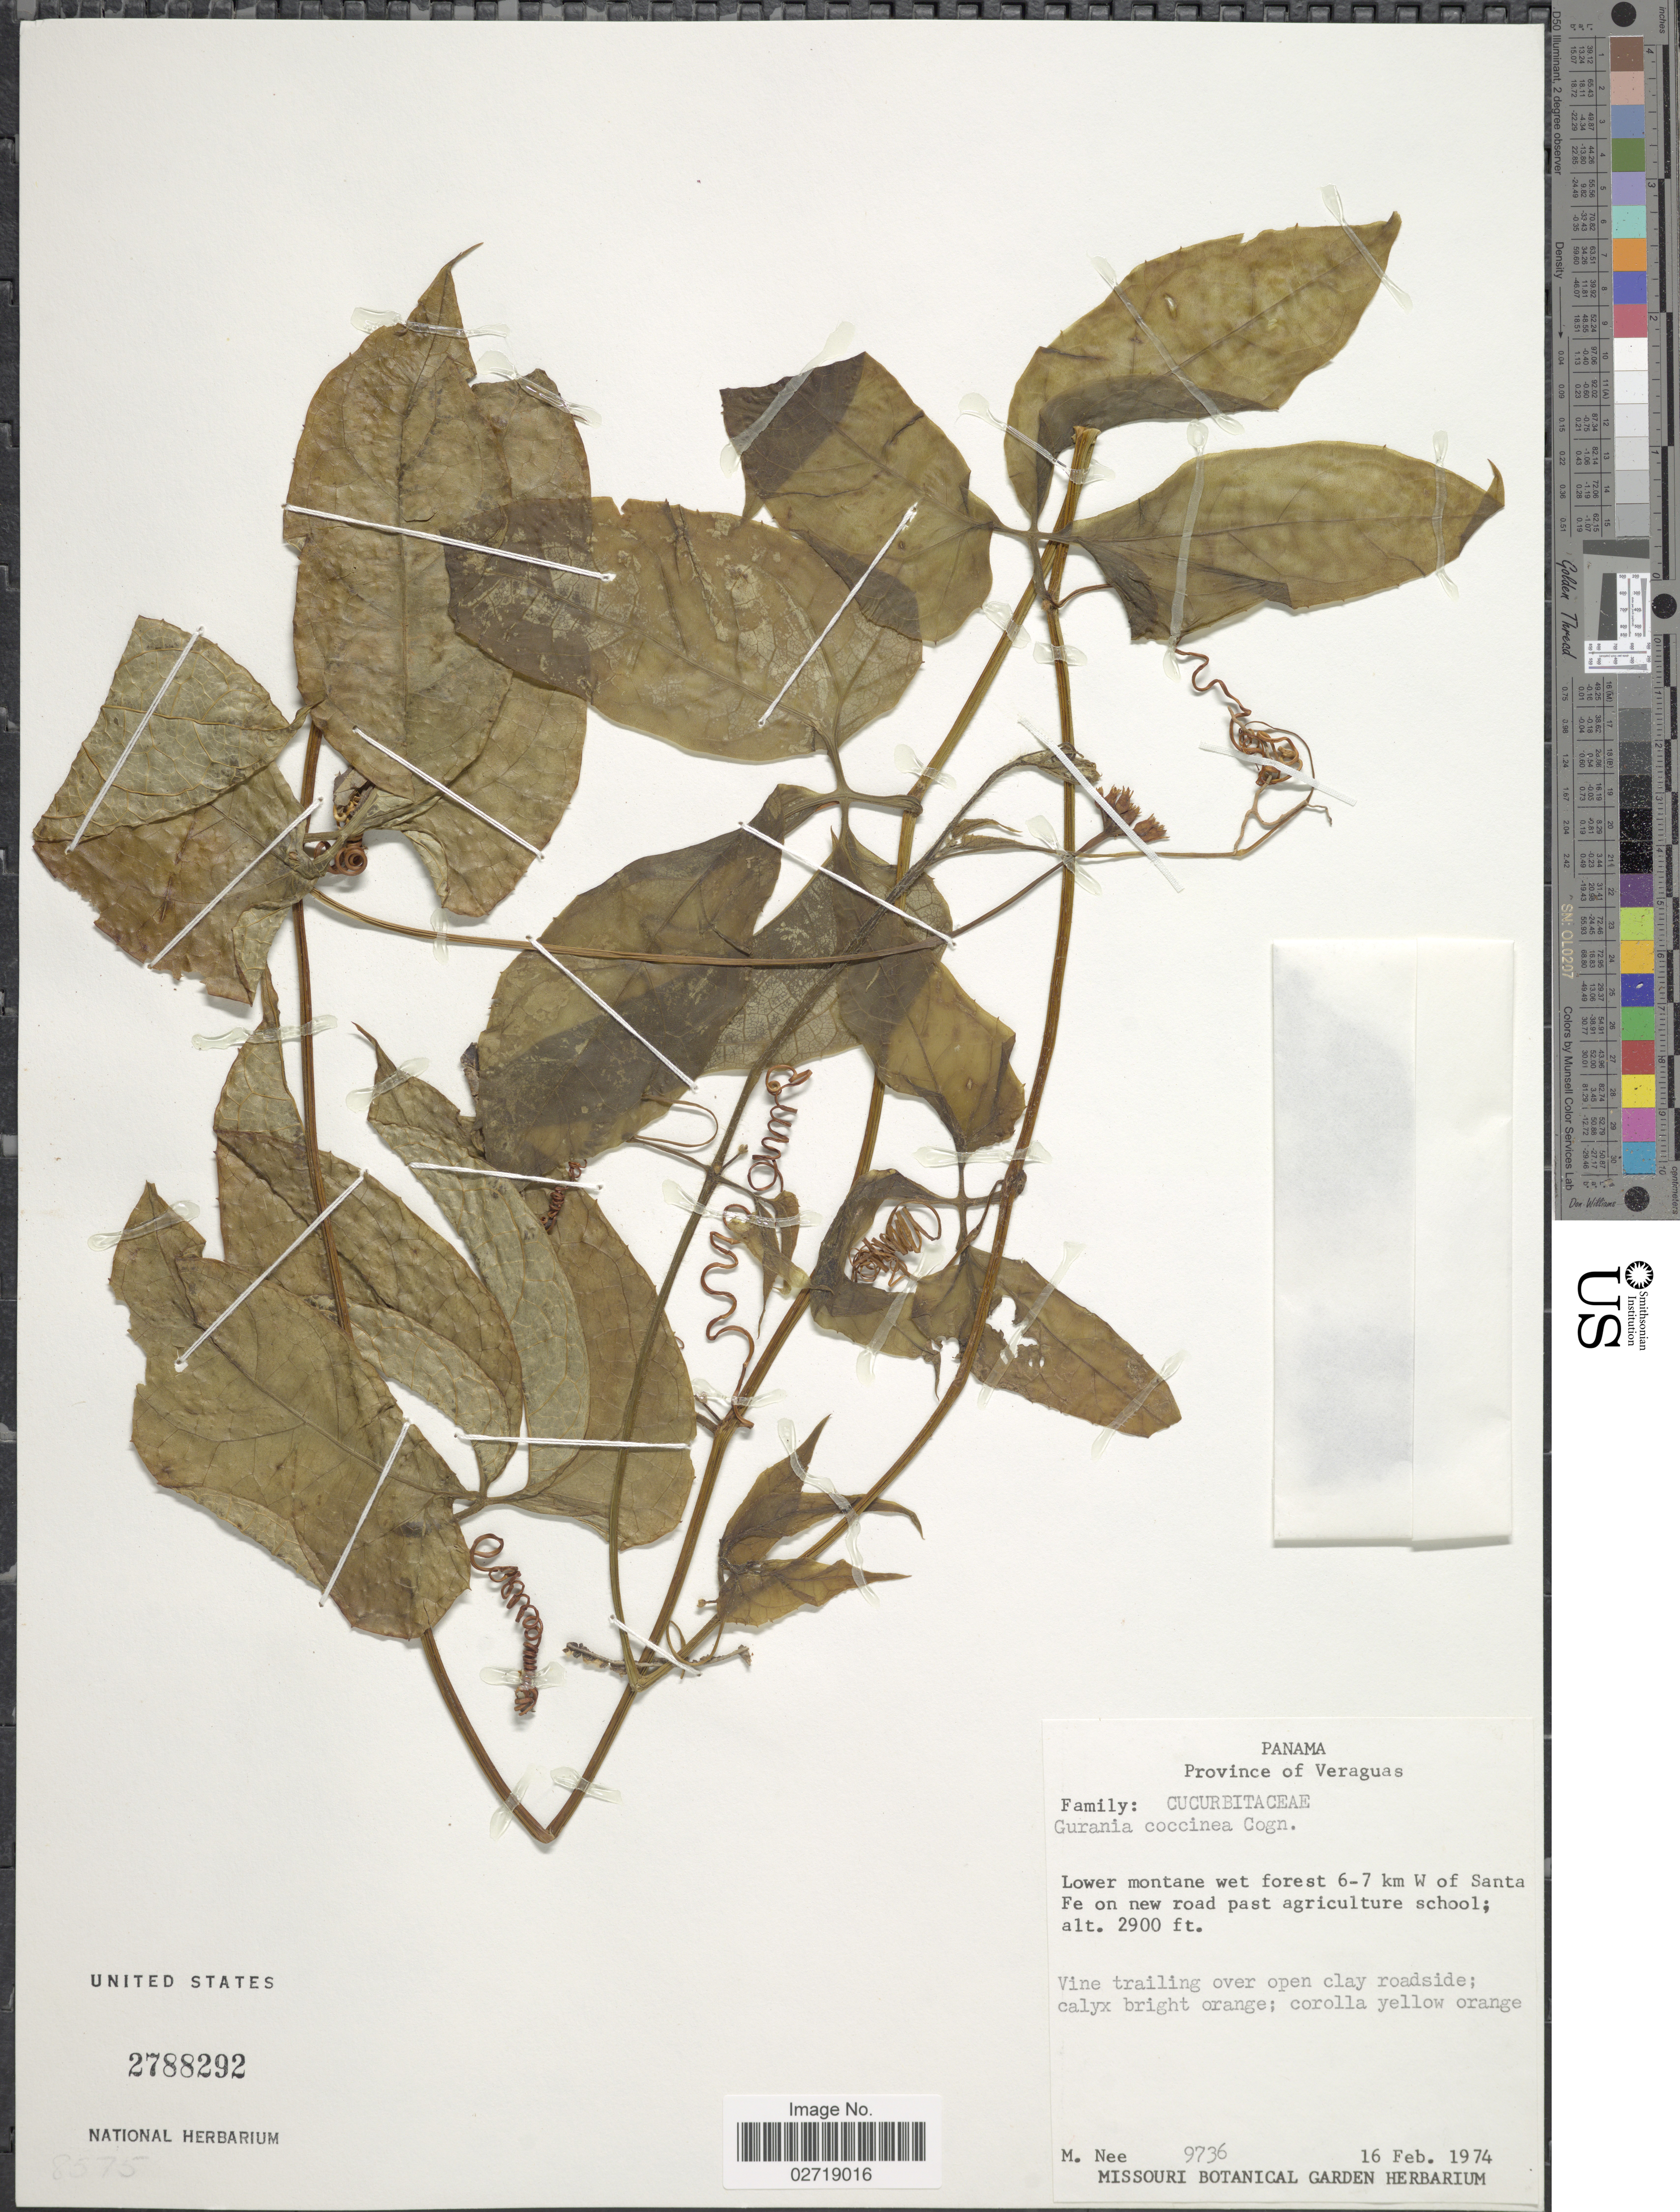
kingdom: Plantae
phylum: Tracheophyta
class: Magnoliopsida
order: Cucurbitales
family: Cucurbitaceae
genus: Gurania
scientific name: Gurania coccinea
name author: Cogn.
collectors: M. Nee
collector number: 9736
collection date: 1974-02-16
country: Panama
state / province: Veraguas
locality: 6-7 km W of Santa Fe on new road agriculture school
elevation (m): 884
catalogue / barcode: US 2788292